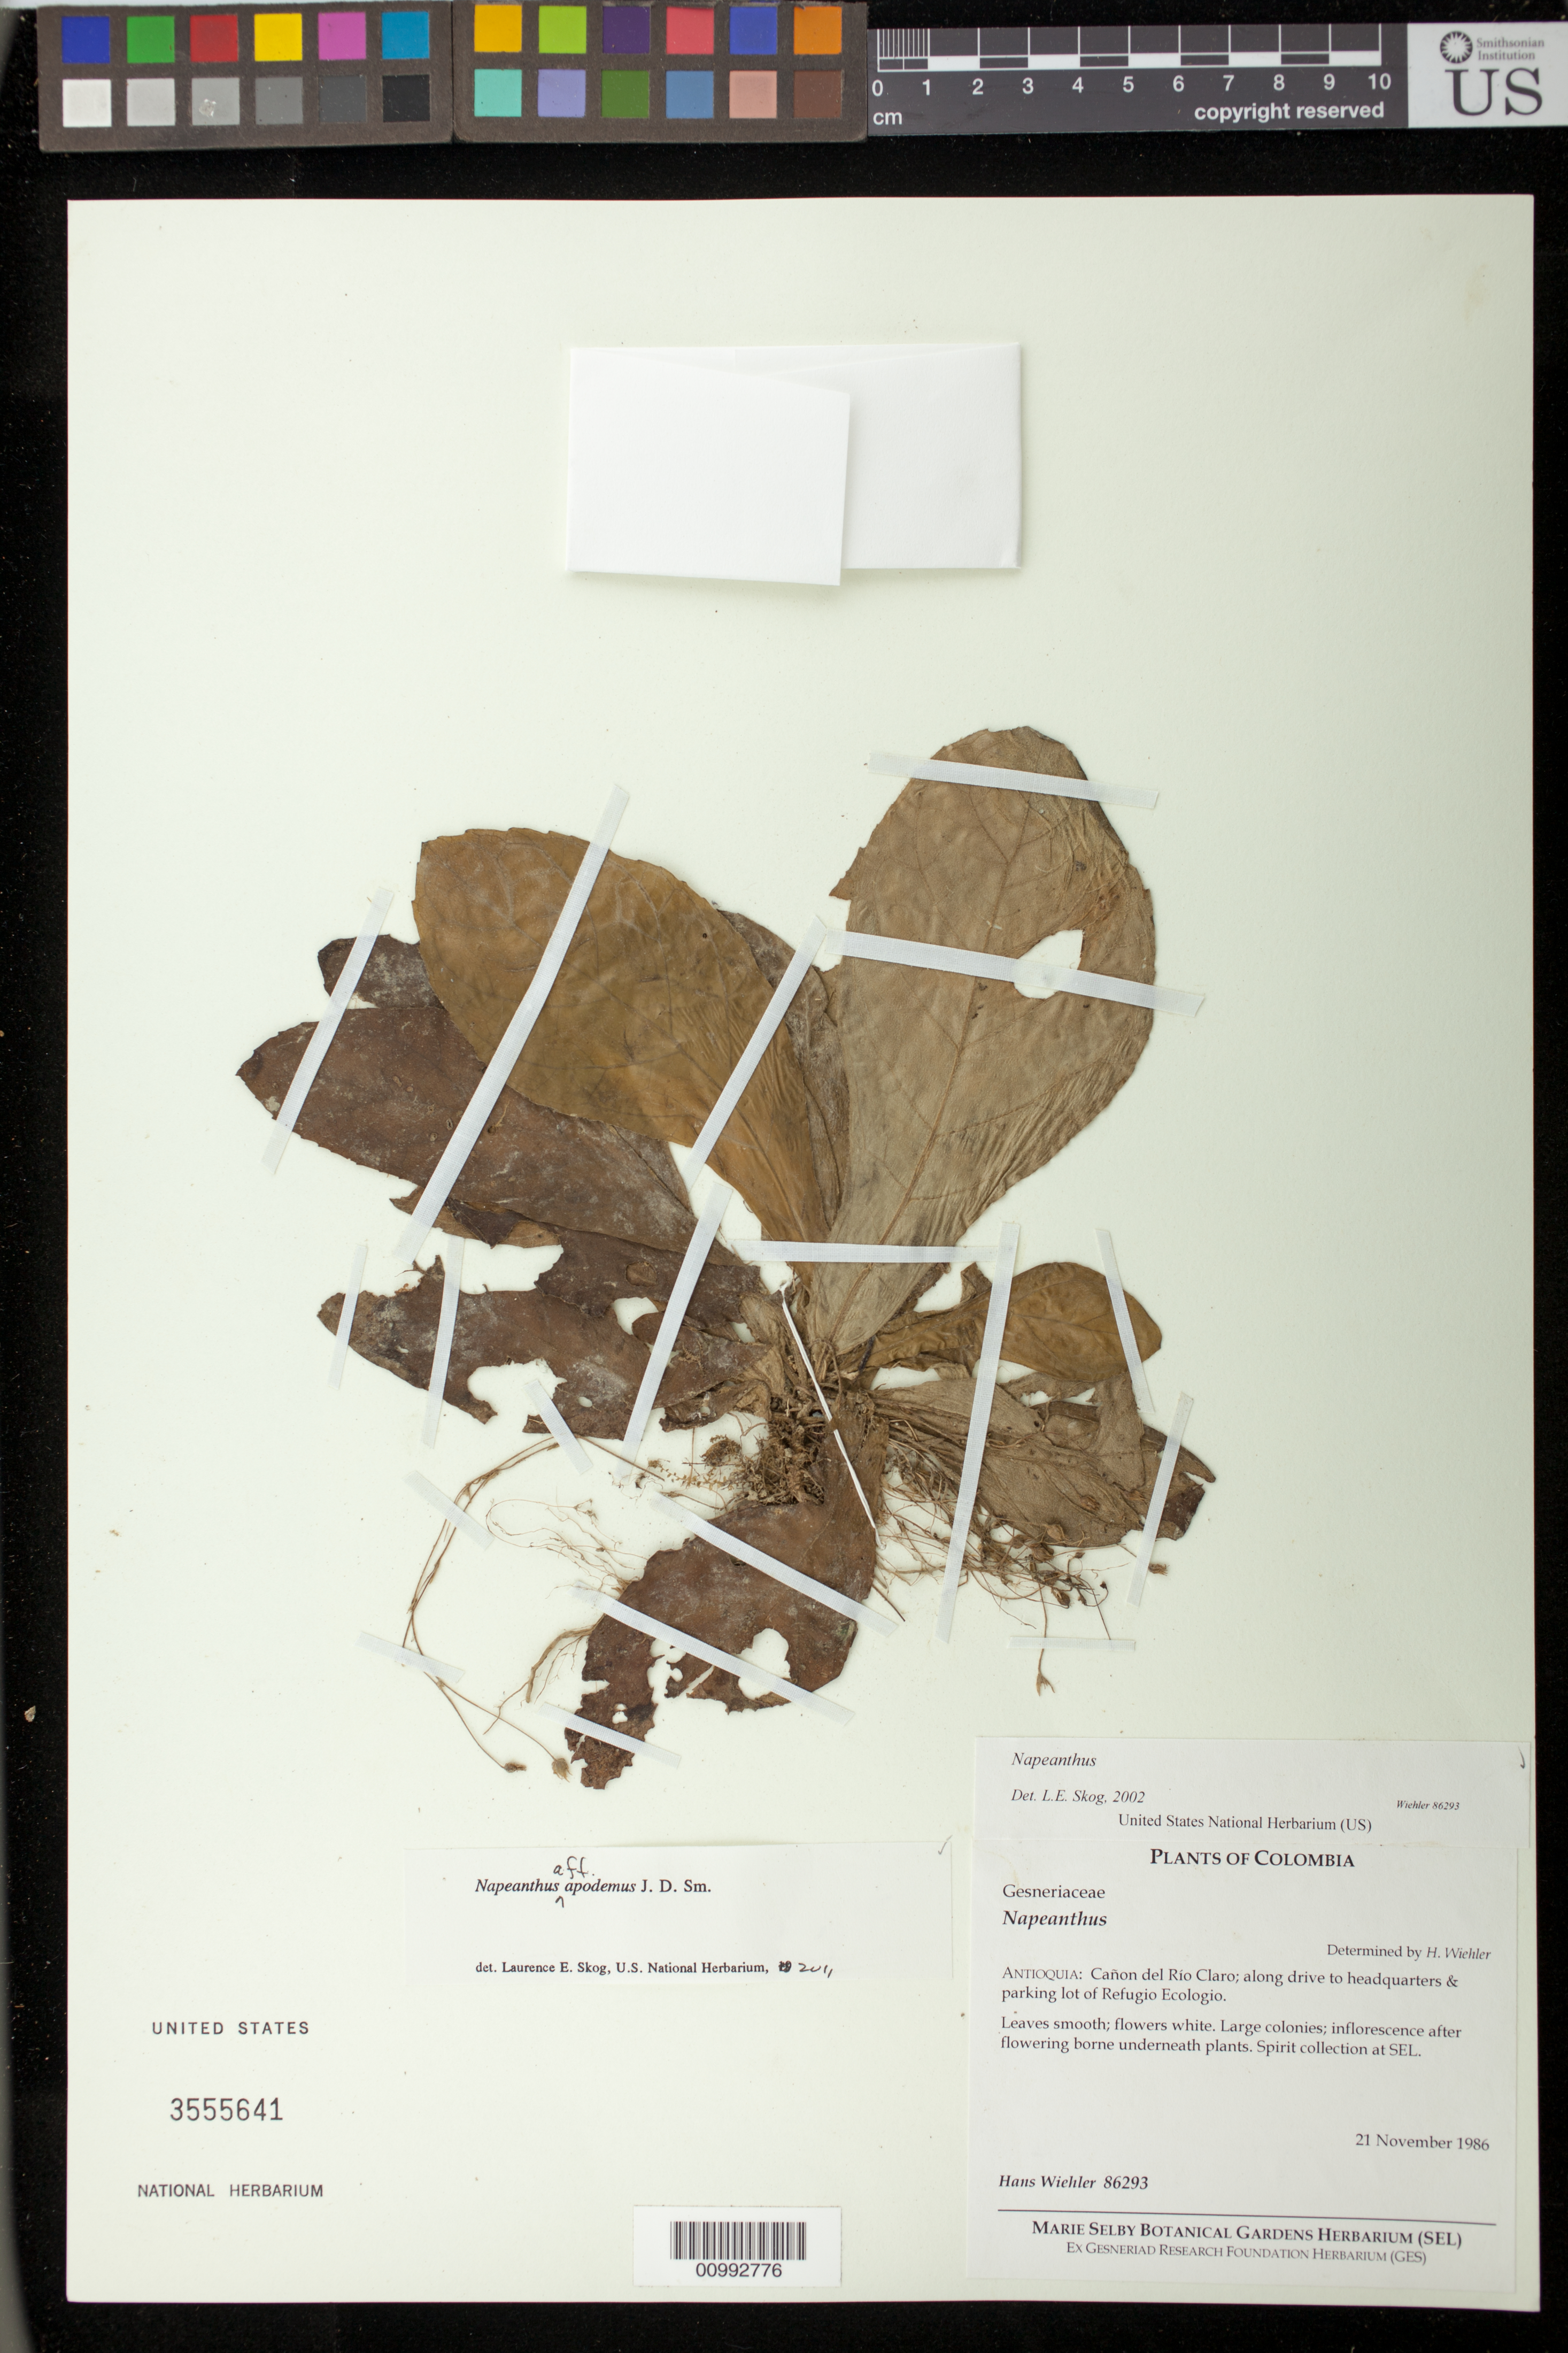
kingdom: Plantae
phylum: Tracheophyta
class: Magnoliopsida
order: Lamiales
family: Gesneriaceae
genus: Napeanthus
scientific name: Napeanthus apodemus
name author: Donn. Sm.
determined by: Skog, Laurence E.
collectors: H. J. Wiehler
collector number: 86293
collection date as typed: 21 Nov 1986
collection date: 1986-11-21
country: Colombia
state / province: Antioquia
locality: Antioquia: Cañon del Rio Claro; along drive to headquarters & parking lot of Refugio Ecologio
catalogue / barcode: US 3555641